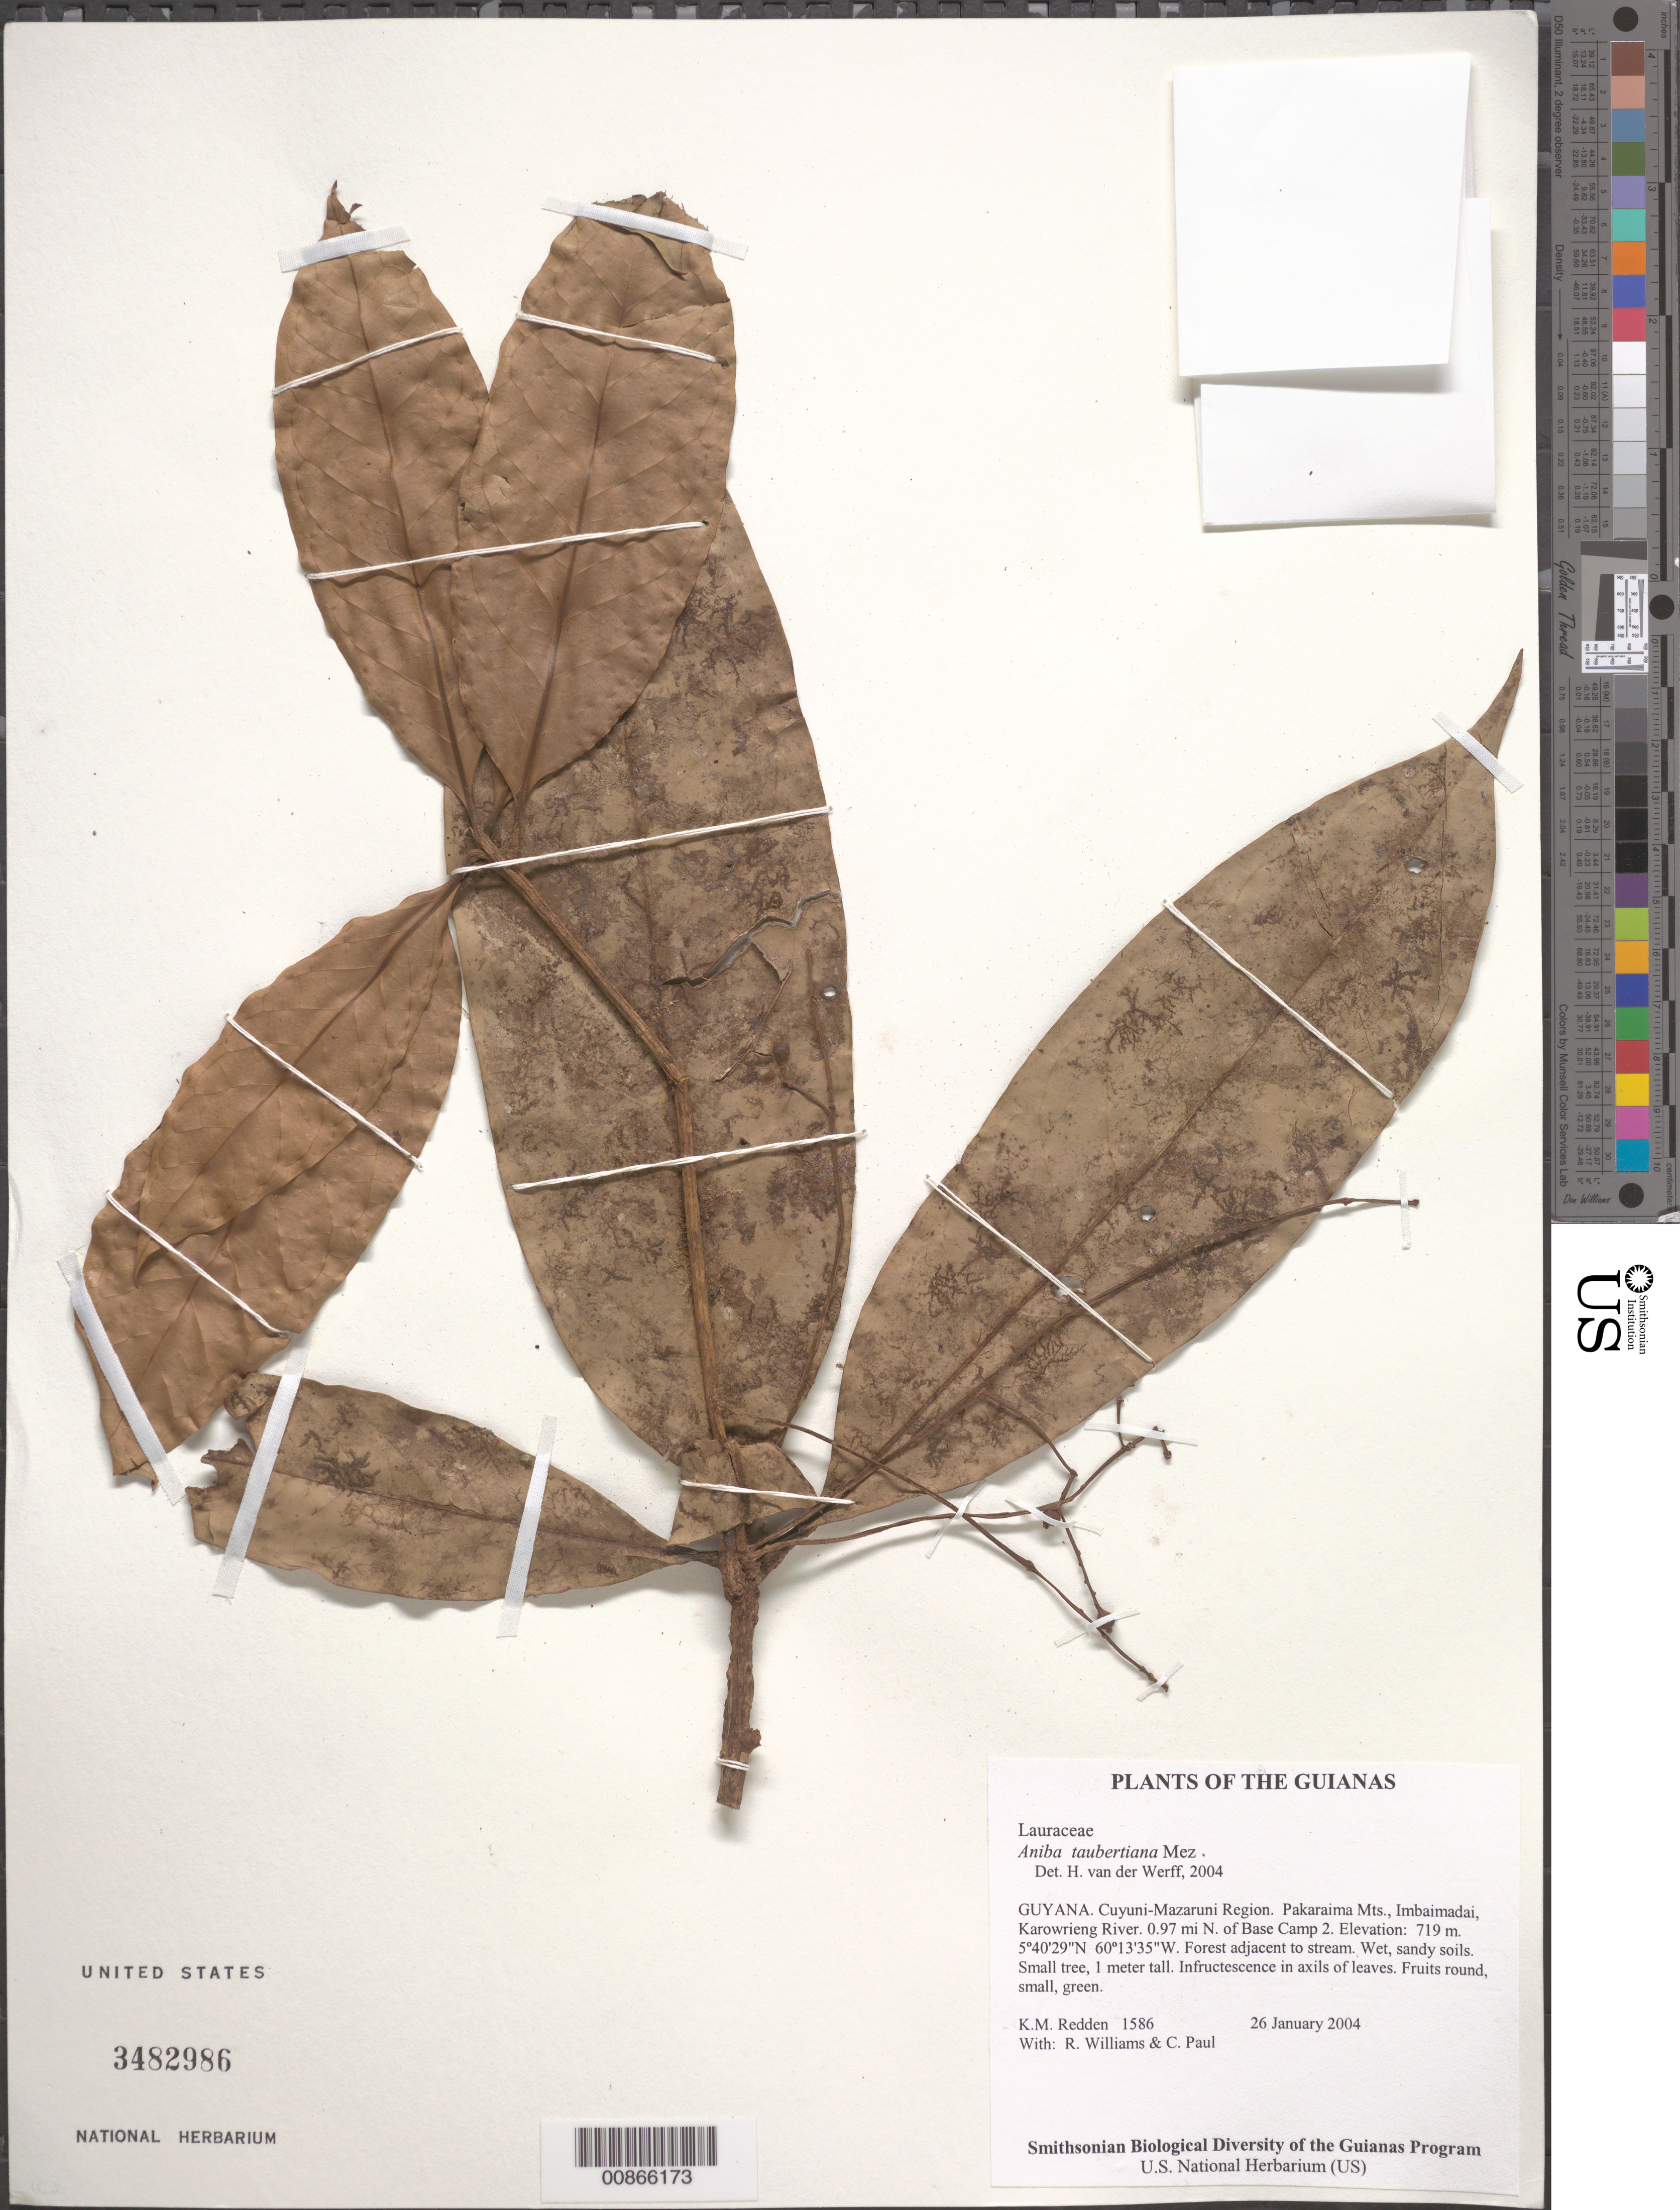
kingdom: Plantae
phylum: Tracheophyta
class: Magnoliopsida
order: Laurales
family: Lauraceae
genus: Aniba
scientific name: Aniba taubertiana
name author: Mez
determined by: van der Werff, H., (MO), Missouri Botanical Garden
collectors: K. M. Redden, R. Williams & C. Paul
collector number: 1586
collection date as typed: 26 January 2004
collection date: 2004-01-26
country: Guyana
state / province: Cuyuni-Mazaruni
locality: Pakaraima Mts., Imbaimadai, Karowrieng River. 0.97 mi N. of Base Camp 2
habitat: Forest adjacent to stream. Wet, sandy soils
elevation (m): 719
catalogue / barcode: US 3482986